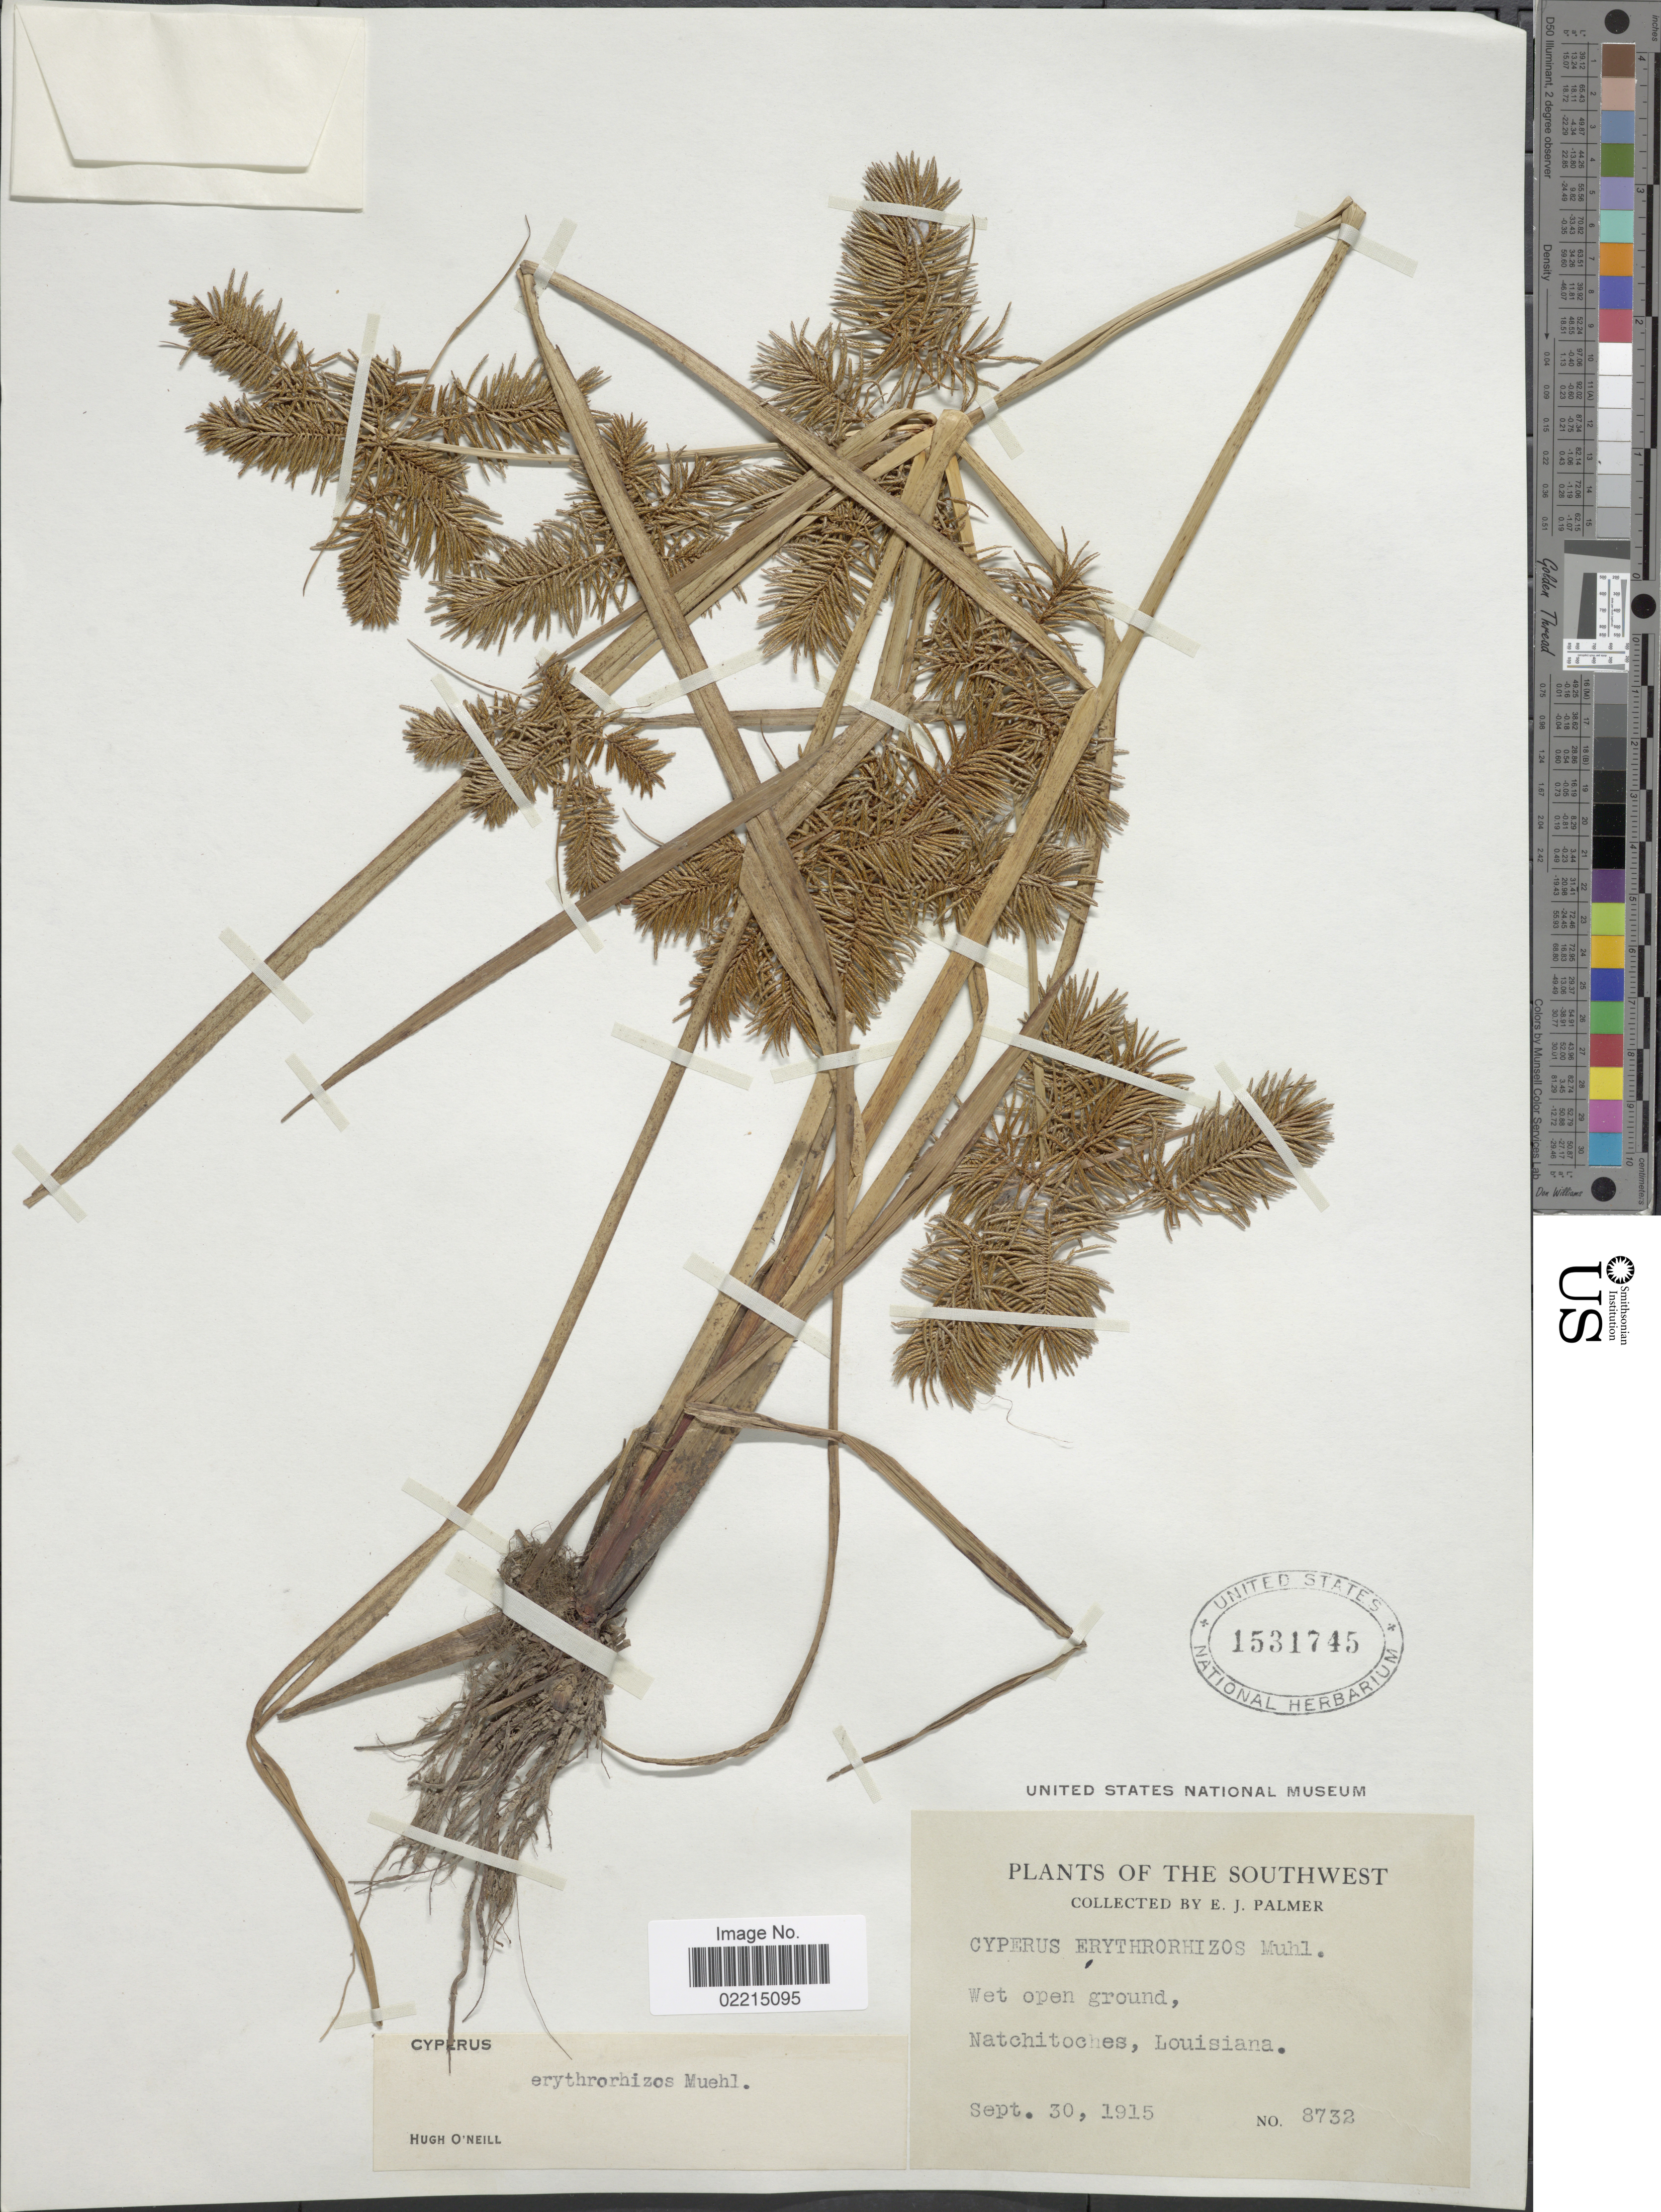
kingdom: Plantae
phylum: Tracheophyta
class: Liliopsida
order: Poales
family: Cyperaceae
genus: Cyperus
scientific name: Cyperus erythrorhizos Muhl.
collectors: E. J. Palmer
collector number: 8732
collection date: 1915-09-30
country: United States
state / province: Louisiana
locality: Southwest. Natchitoches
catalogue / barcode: US 1531745